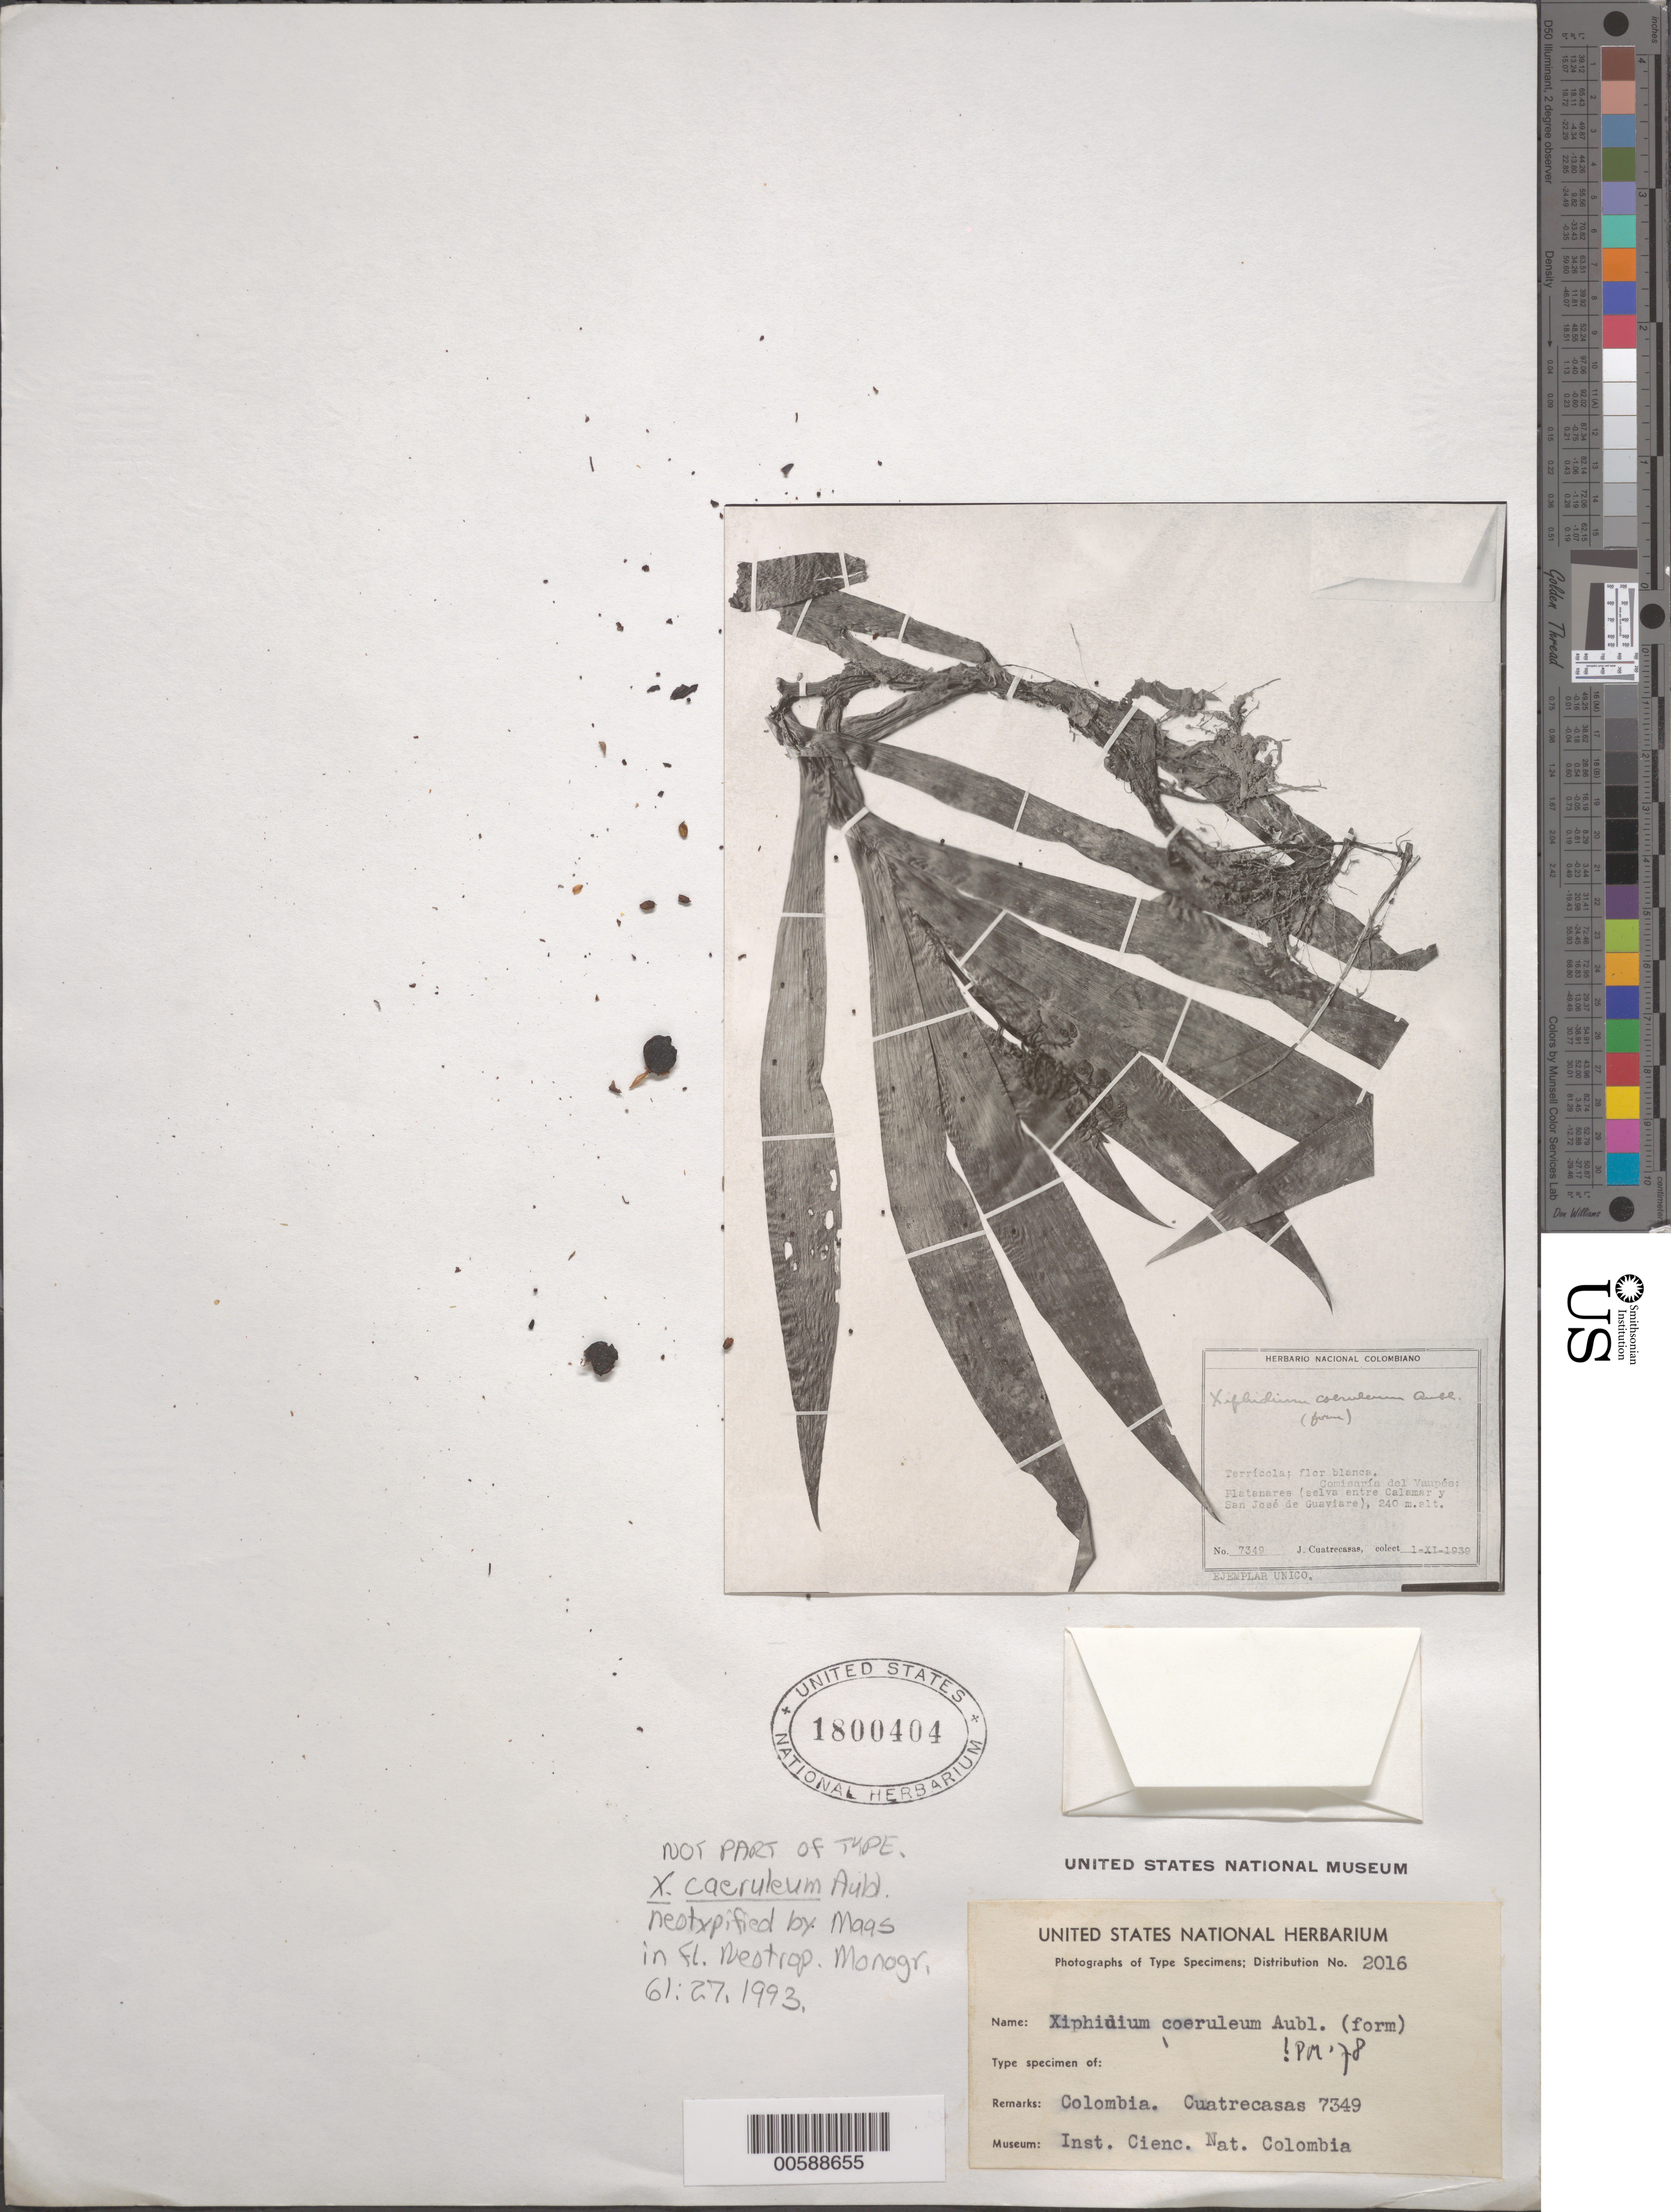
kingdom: Plantae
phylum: Tracheophyta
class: Liliopsida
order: Commelinales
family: Haemodoraceae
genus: Xiphidium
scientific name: Xiphidium caeruleum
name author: Aubl.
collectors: J. Cuatrecasas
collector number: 7349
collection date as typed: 01 Nov 1939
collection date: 1939-11-01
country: Colombia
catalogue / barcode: US 1800404